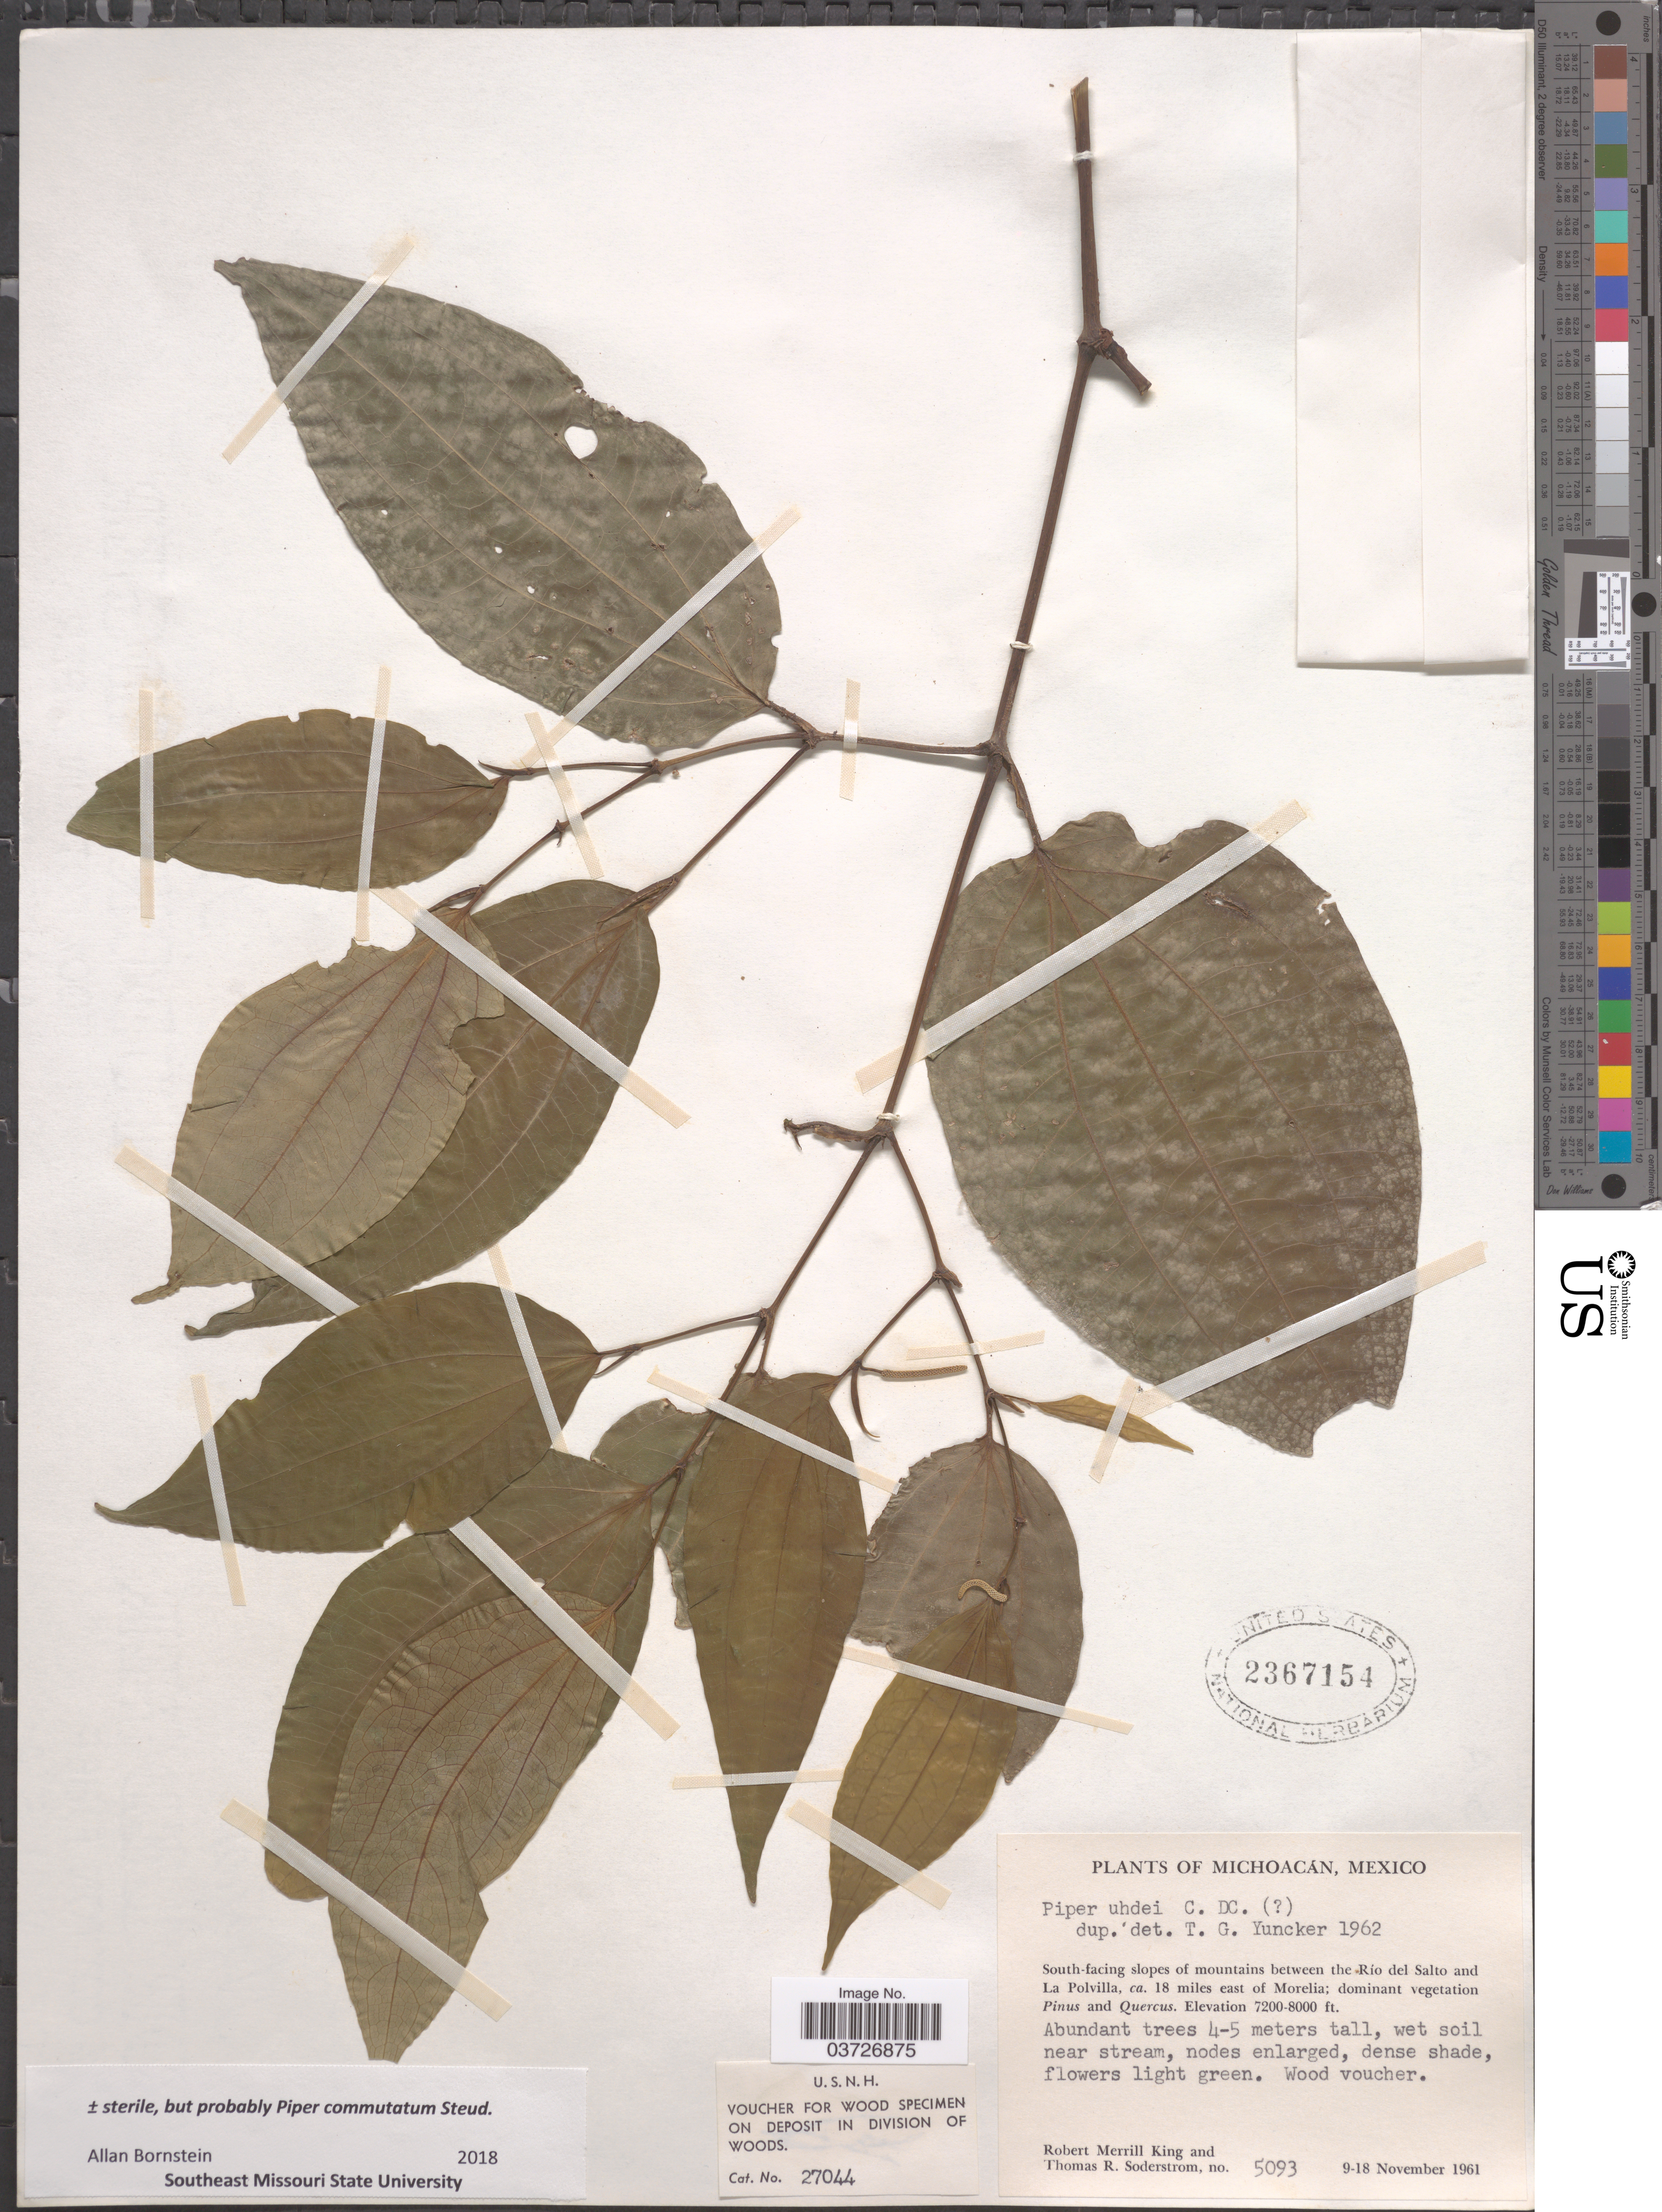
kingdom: Plantae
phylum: Tracheophyta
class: Magnoliopsida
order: Piperales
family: Piperaceae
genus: Piper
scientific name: Piper commutatum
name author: Steud.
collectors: R. M. King & T. R. Soderstrom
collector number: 5093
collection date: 1961-11-09/1961-11-18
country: Mexico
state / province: Michoacán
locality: South-facing slopes of mountains between the Rio del Salto and La Polvilla, ca. 18 miles east of Morelia.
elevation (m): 2195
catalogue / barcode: US 2367154